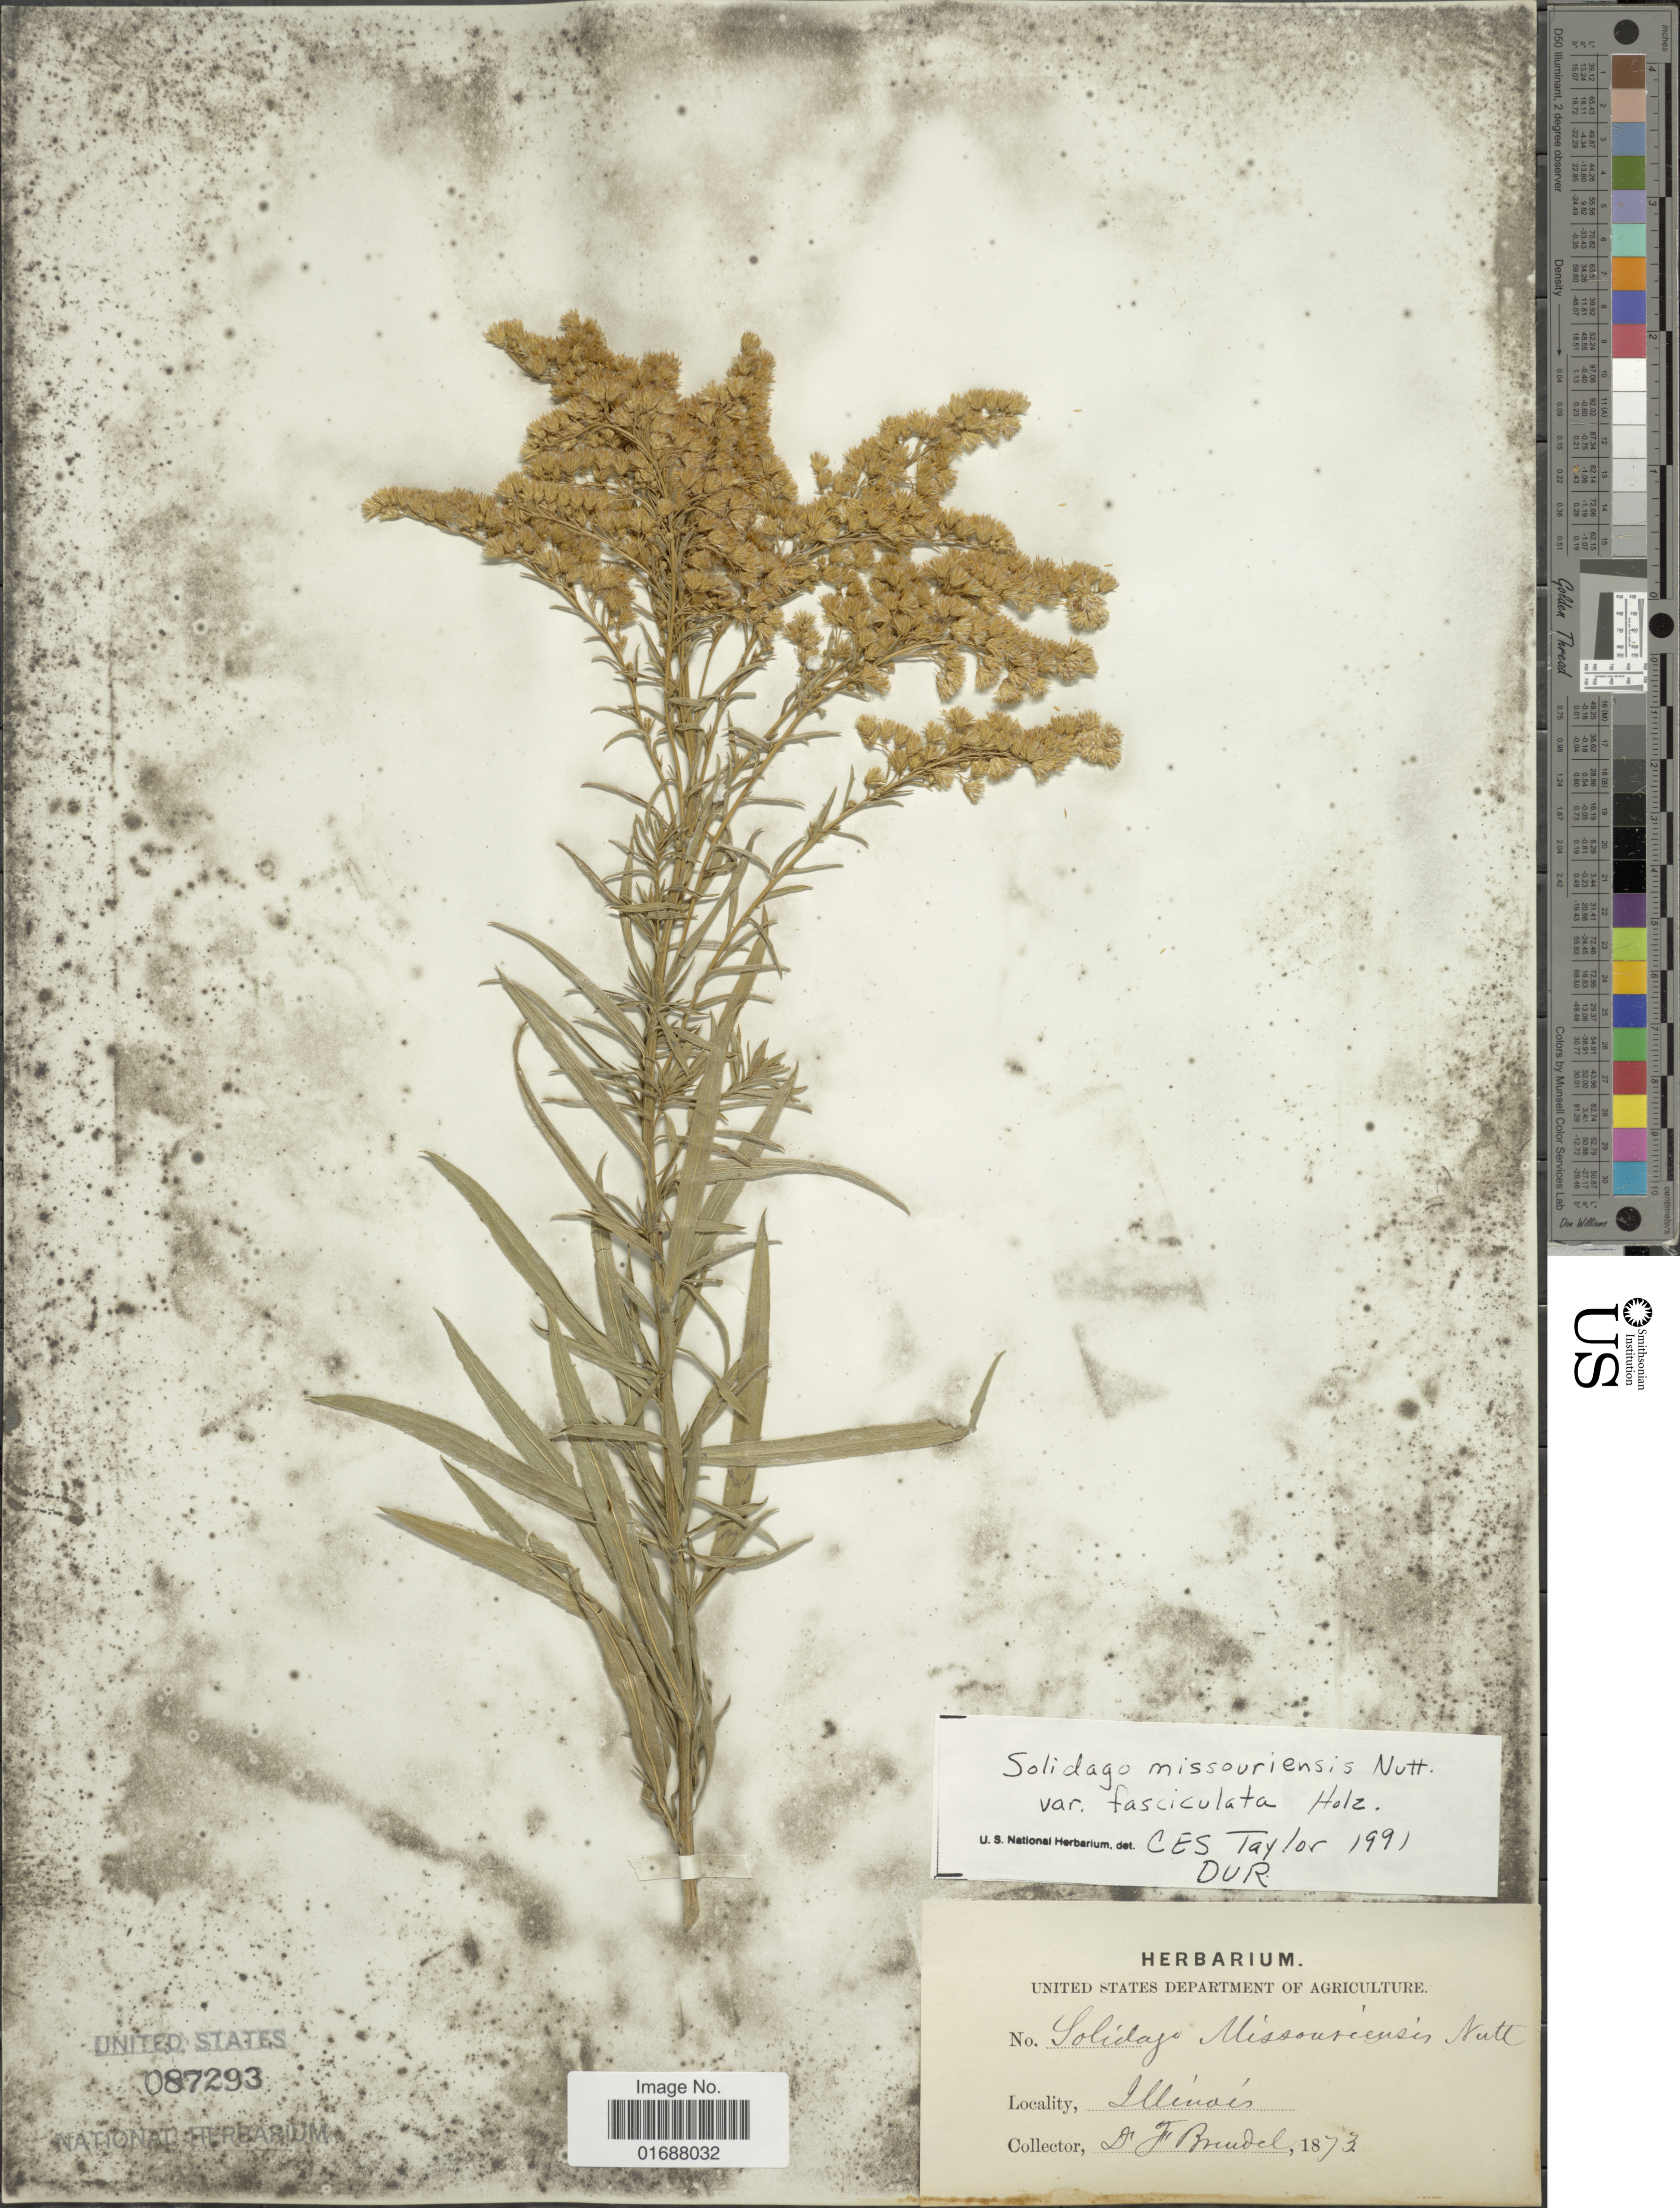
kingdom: Plantae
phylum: Tracheophyta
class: Magnoliopsida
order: Asterales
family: Asteraceae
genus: Solidago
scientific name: Solidago missouriensis var. fasciculata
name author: Holz.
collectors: F. Brendel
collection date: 1873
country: United States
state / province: Illinois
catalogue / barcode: US 87293